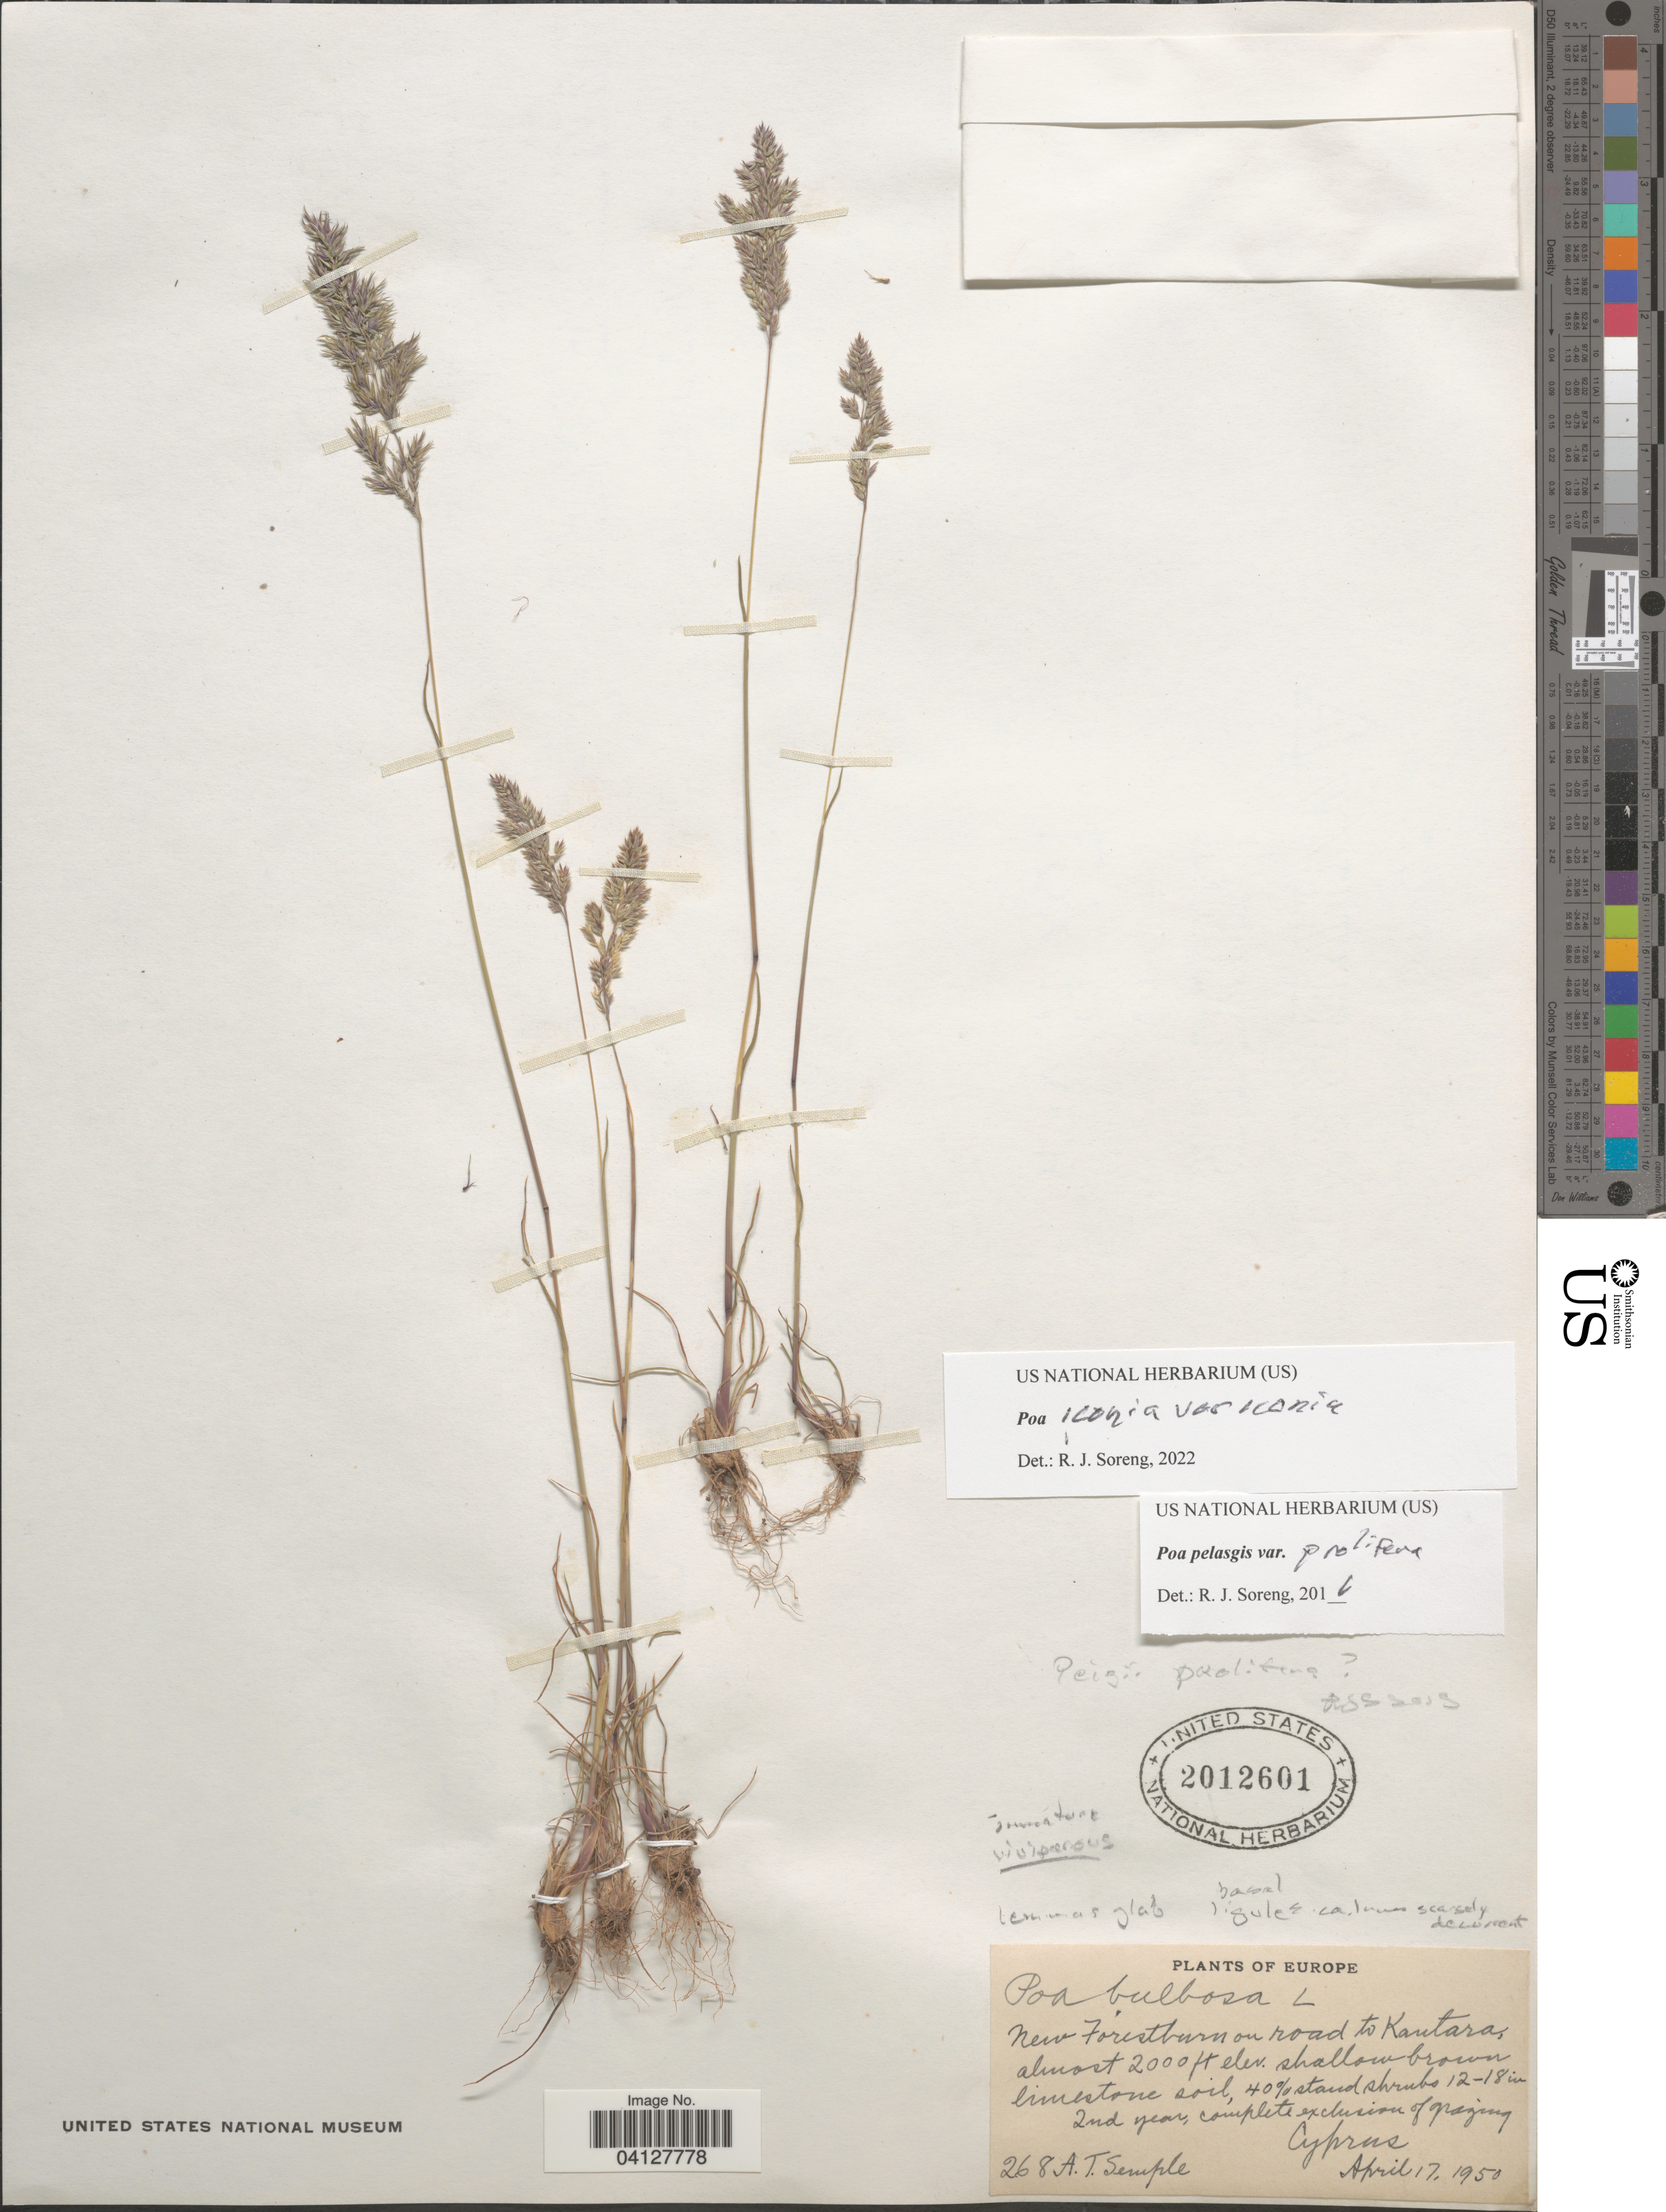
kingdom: Plantae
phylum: Tracheophyta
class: Liliopsida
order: Poales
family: Poaceae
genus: Poa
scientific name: Poa iconia var. iconia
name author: Azn.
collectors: A. Semple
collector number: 268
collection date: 1950-04-17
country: Cyprus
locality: New Forestburn on road to Kantara.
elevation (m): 610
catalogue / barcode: US 2012601